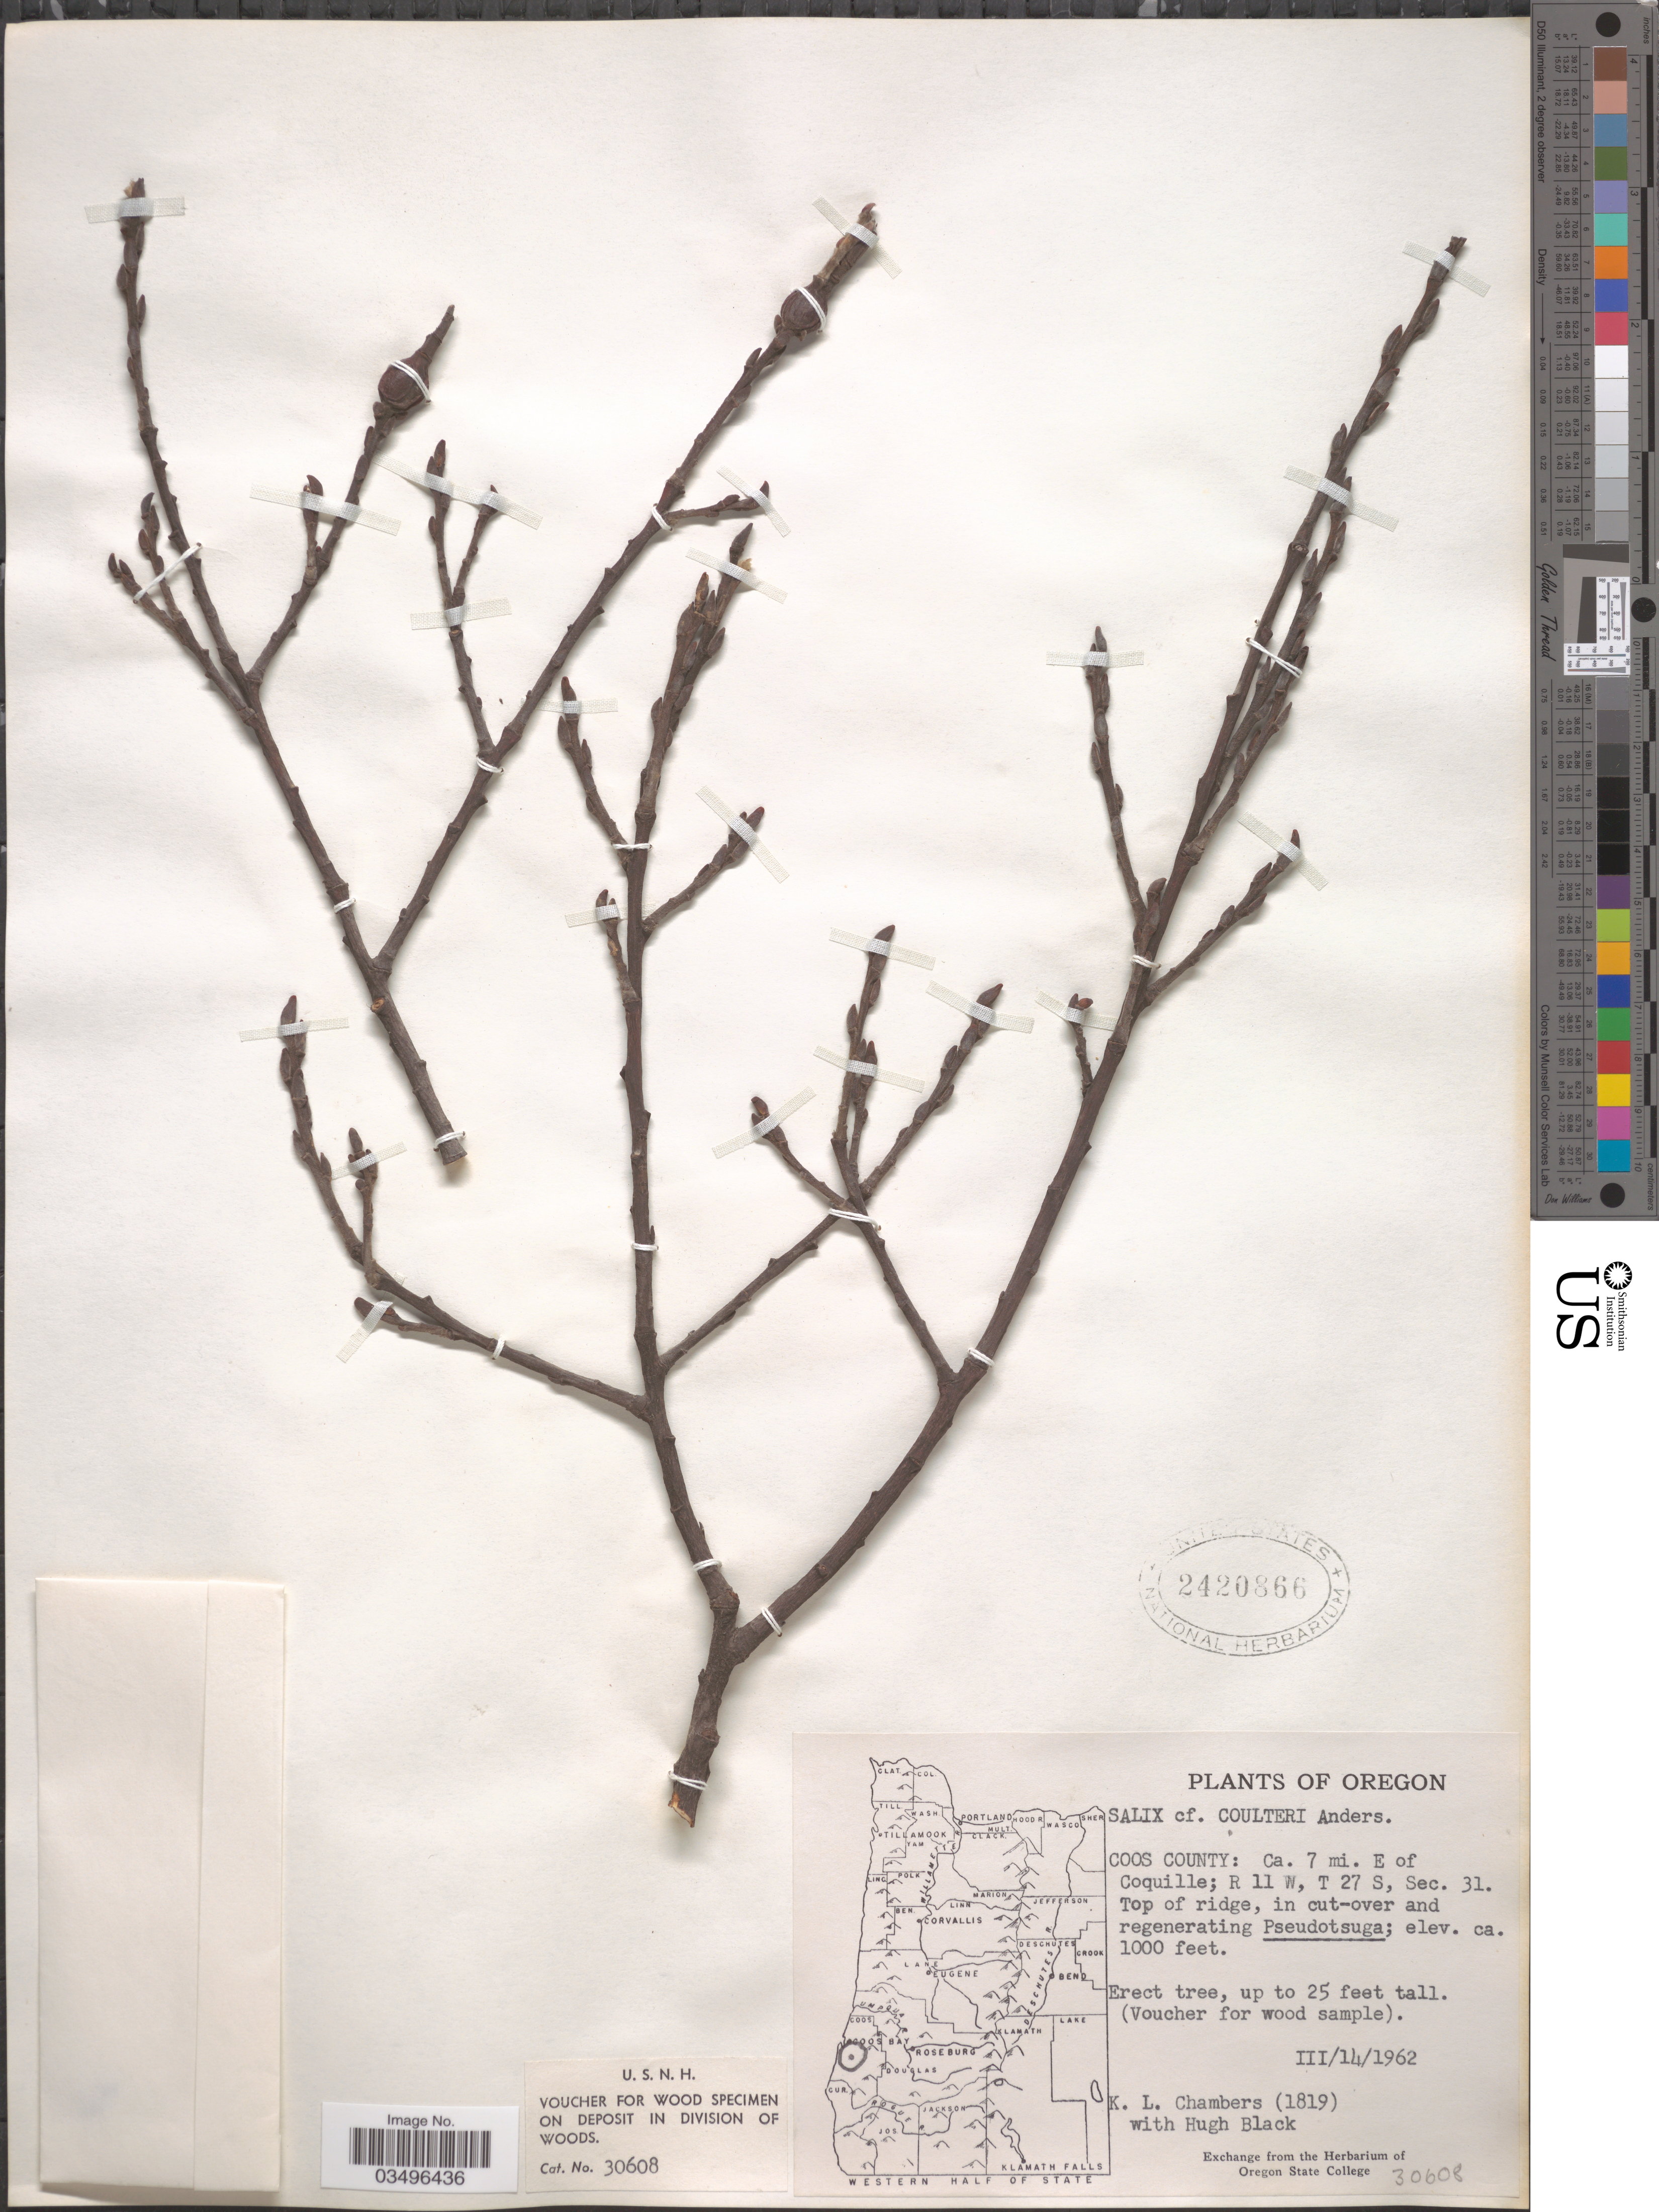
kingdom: Plantae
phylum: Tracheophyta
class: Magnoliopsida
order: Malpighiales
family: Salicaceae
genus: Salix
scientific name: Salix coulteri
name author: Andersson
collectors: K. Chambers & H. Black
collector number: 1819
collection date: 1962-03-14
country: United States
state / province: Oregon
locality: Coos County: Ca. 7 mi. E of Coquille; R 11 W, T 27 S, Sec. 31.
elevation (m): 305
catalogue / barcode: US 2420866